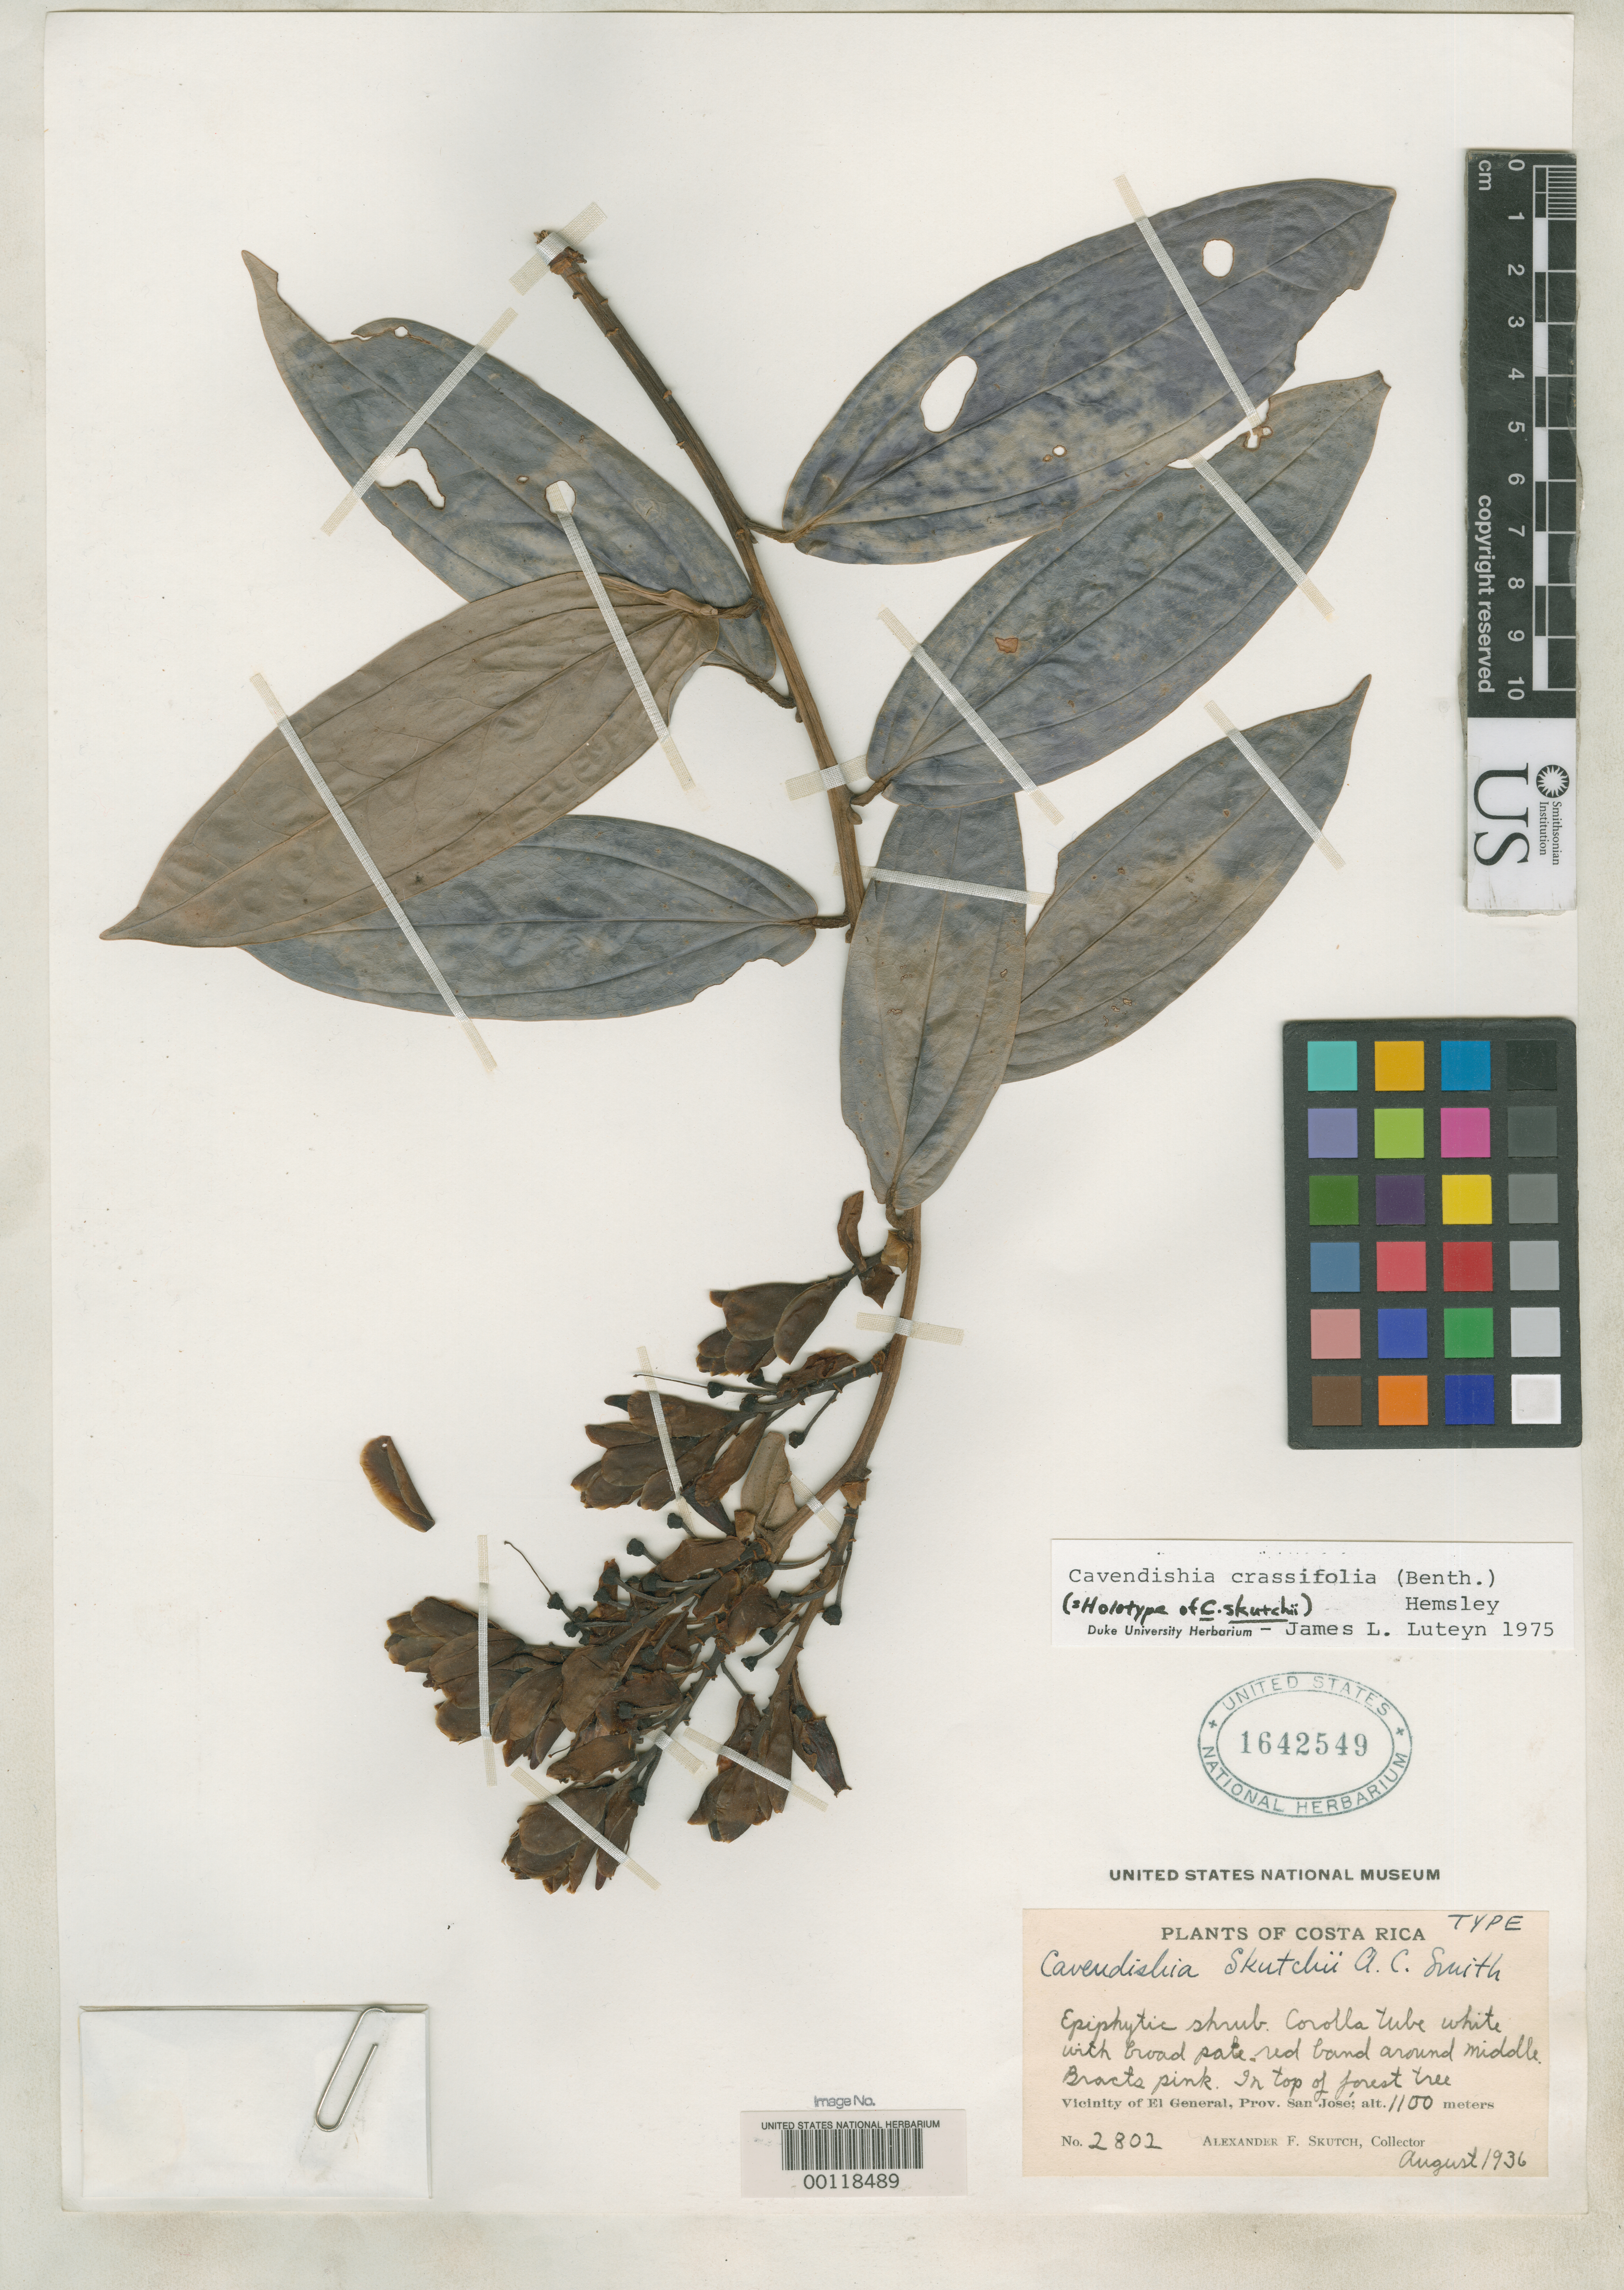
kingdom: Plantae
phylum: Tracheophyta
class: Magnoliopsida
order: Ericales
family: Ericaceae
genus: Cavendishia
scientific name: Cavendishia skutchii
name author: A.C. Sm. in C.V. Morton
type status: Holotype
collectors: A. F. Skutch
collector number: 2802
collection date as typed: Aug 1936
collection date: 1936-08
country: Costa Rica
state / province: San José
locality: Vicinity of El General.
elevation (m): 1100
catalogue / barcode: US 1642549